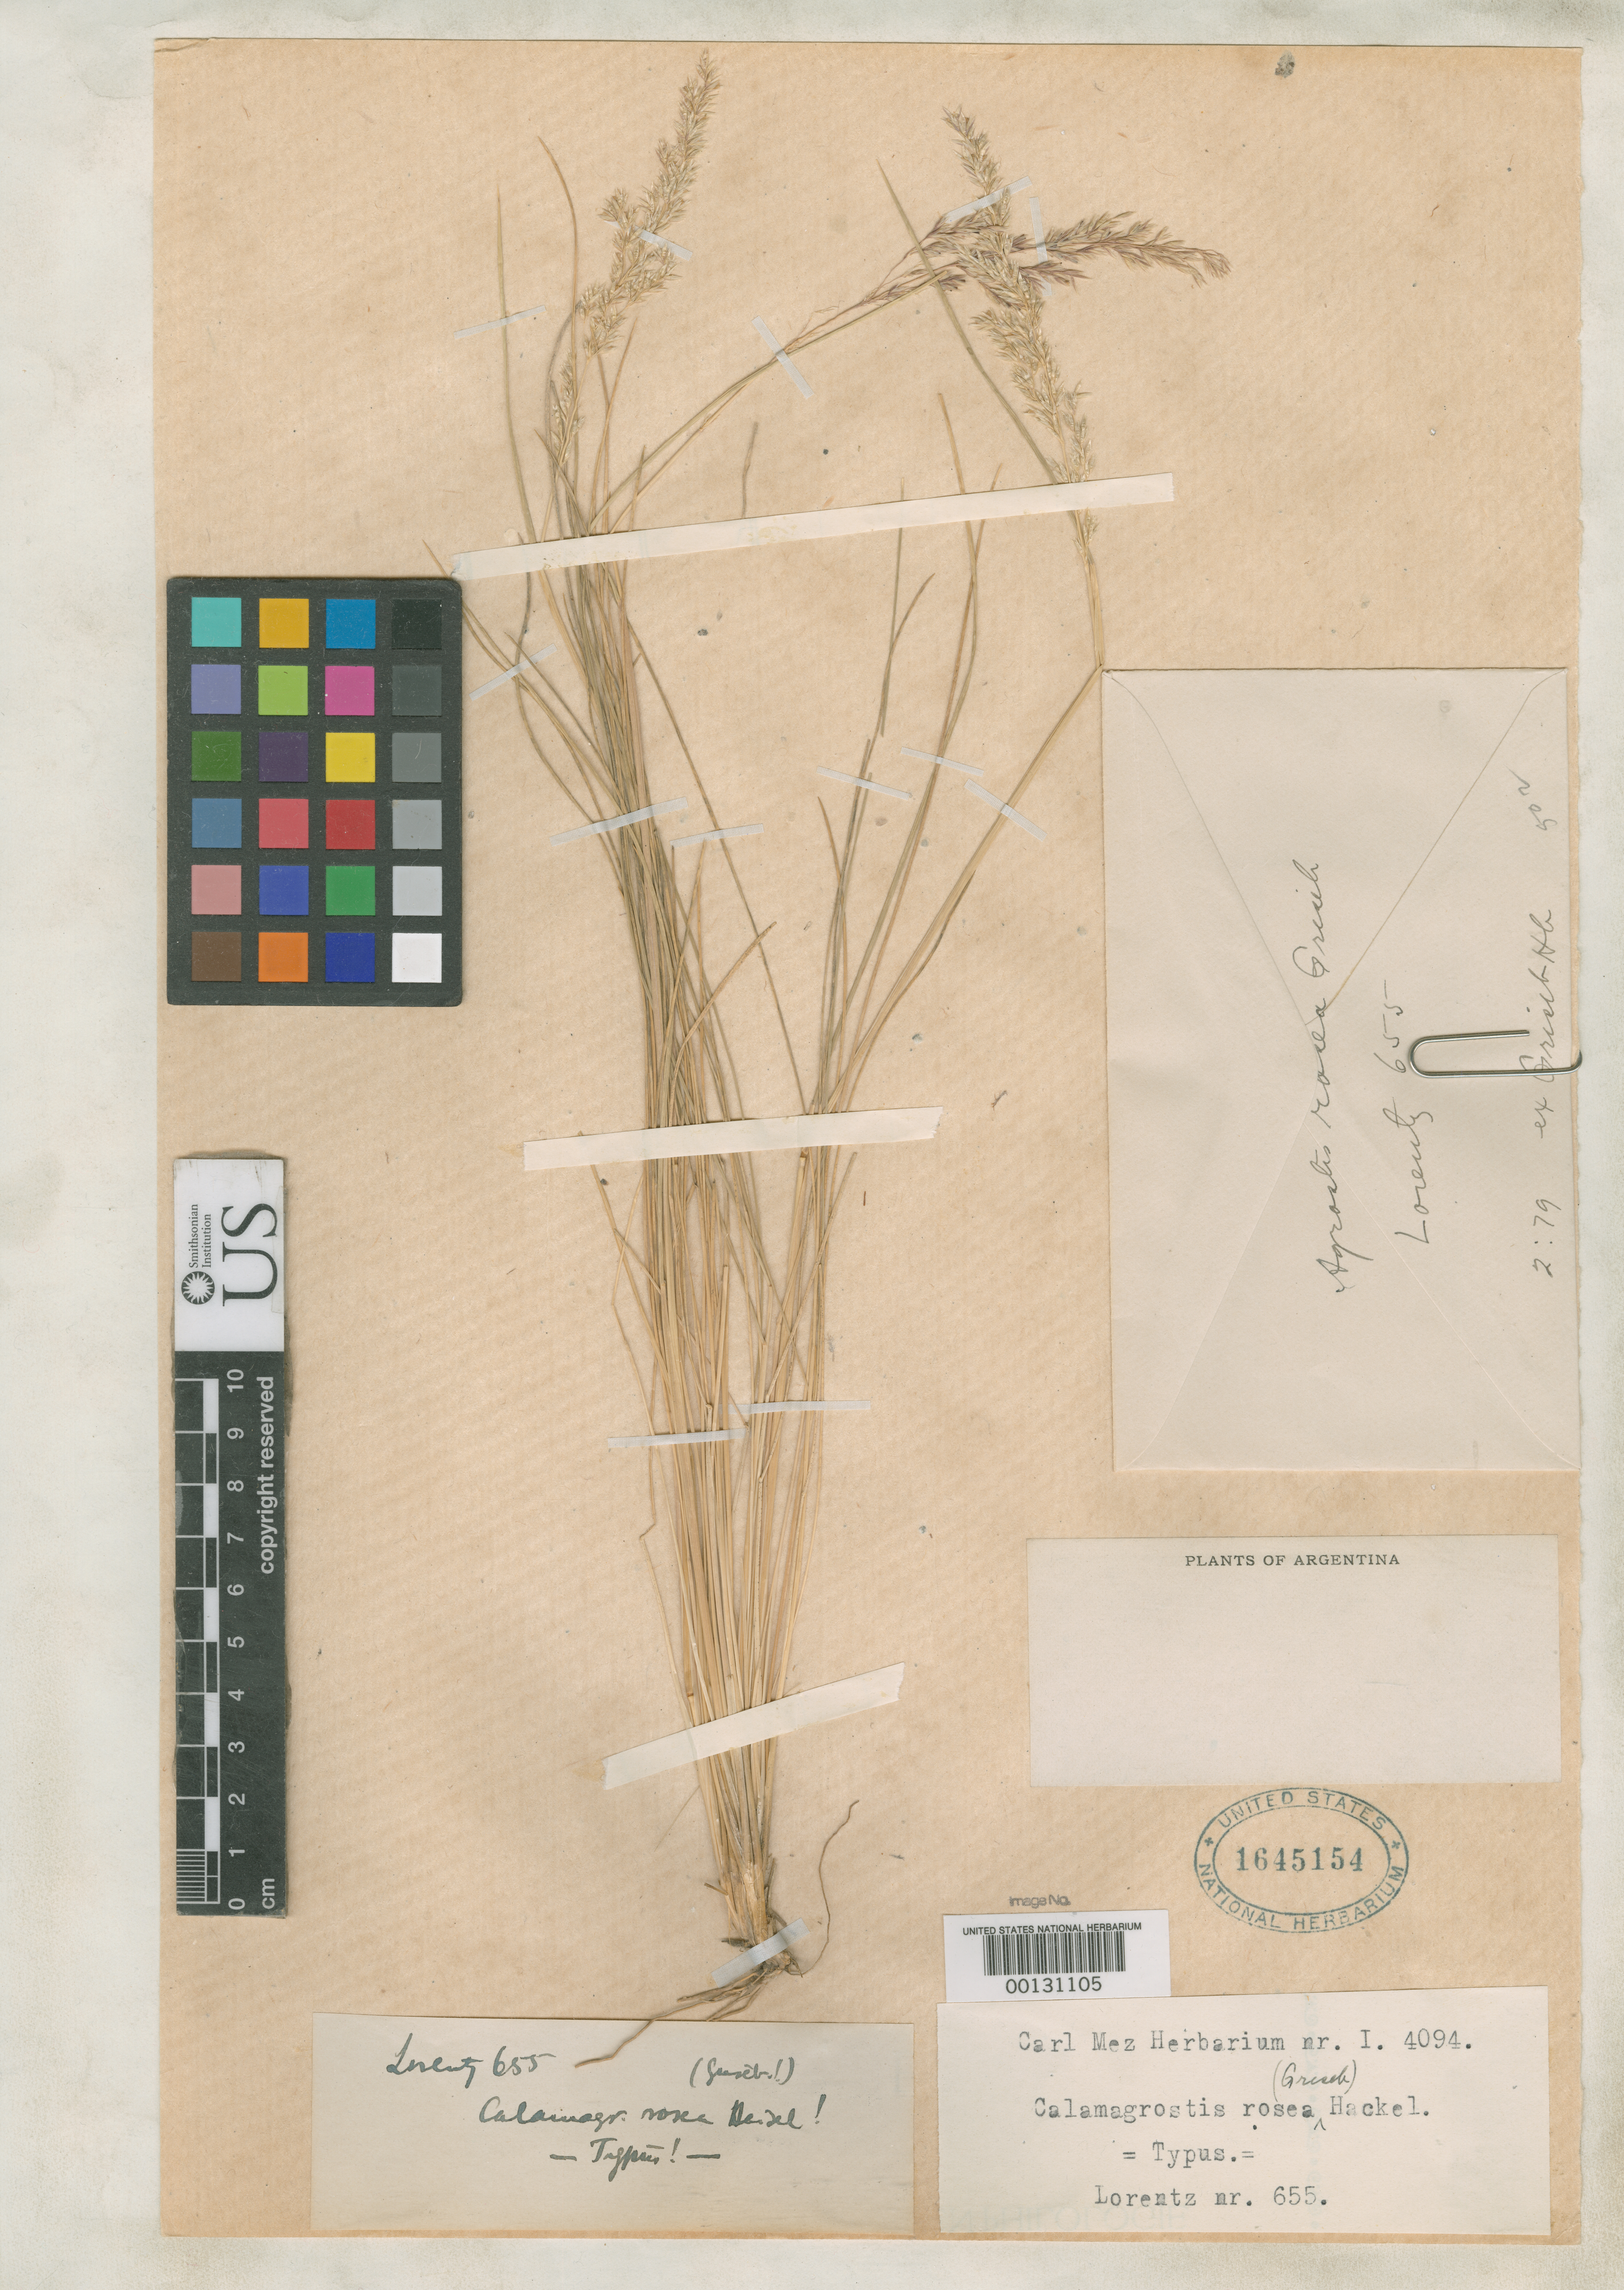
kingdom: Plantae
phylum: Tracheophyta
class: Liliopsida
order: Poales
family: Poaceae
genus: Agrostis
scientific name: Agrostis rosea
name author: Griseb.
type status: Isotype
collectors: P. G. Lorentz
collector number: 655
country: Argentina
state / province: Catamarca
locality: Inter Yakutula et Belen.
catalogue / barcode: US 1645154